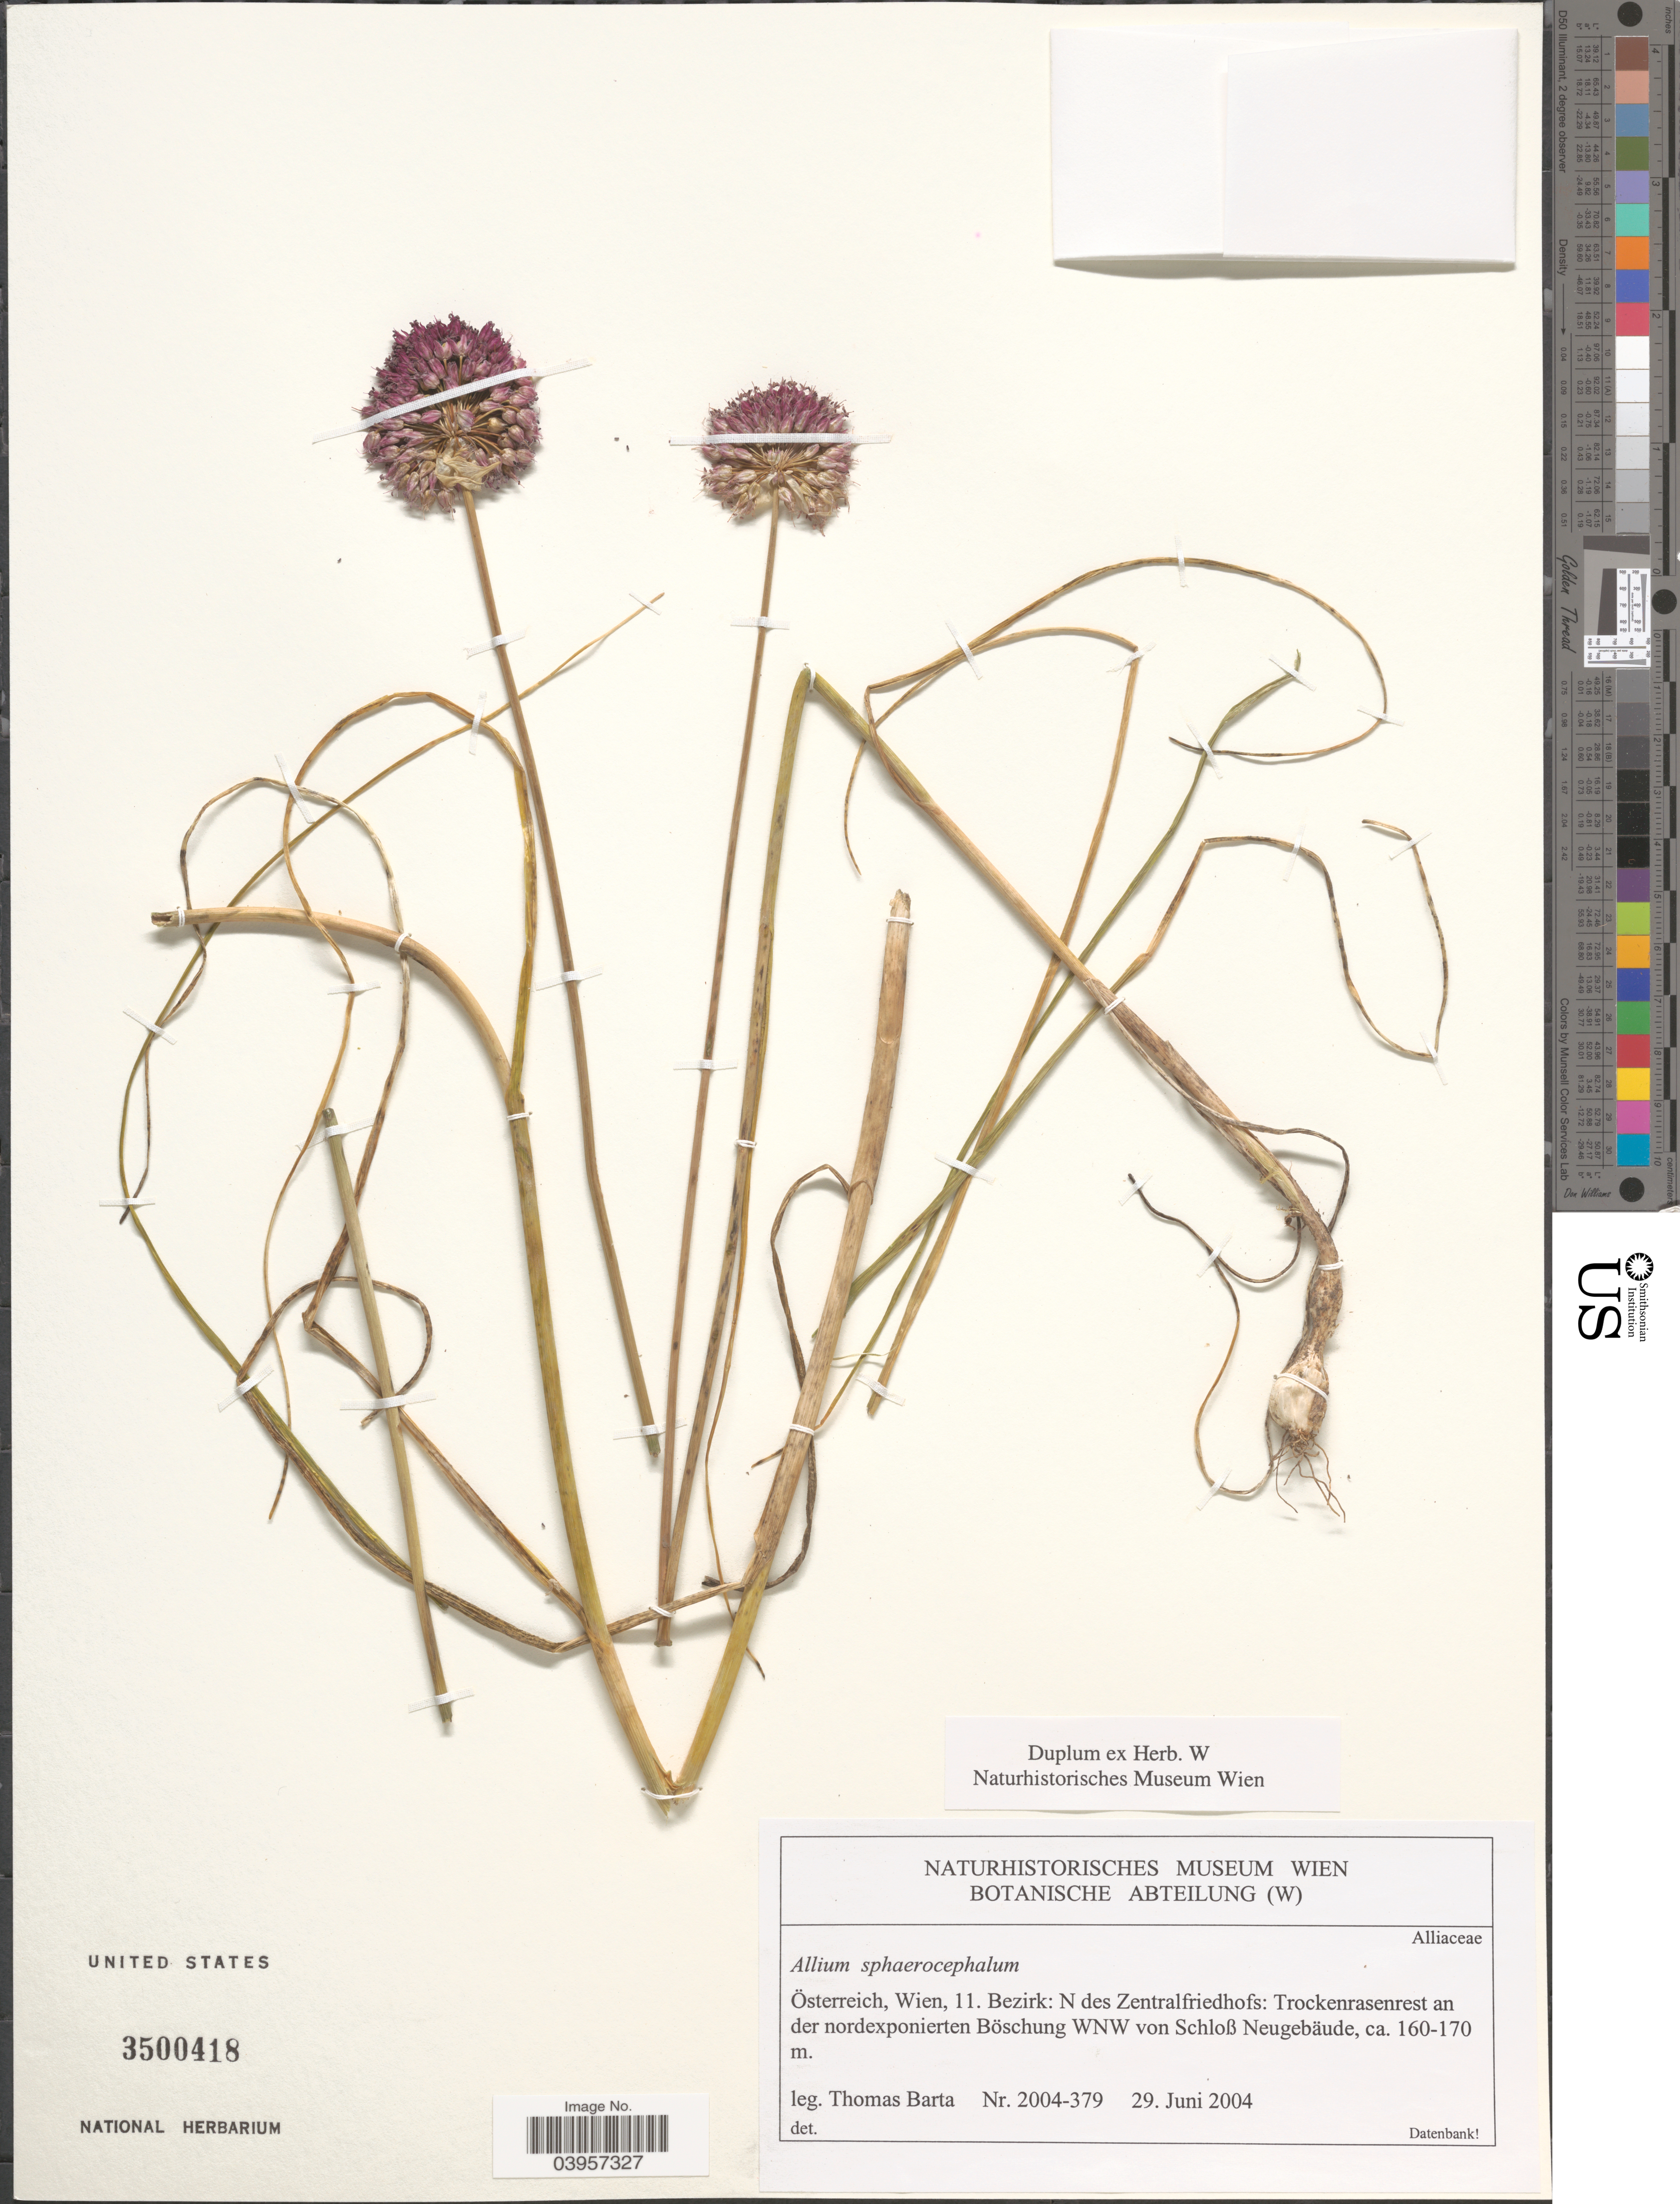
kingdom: Plantae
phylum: Tracheophyta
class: Liliopsida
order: Asparagales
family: Amaryllidaceae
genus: Allium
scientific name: Allium sphaerocephalum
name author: L.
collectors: T. Barta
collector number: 2004-379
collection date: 2004-06-29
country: Austria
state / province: Wien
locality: Österreich, 11. Bezirk: N des Zentralfriedhofs: Trockenrasenrest an der nordexponierten Böschung WNW von Schloß Neugebäude.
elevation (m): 160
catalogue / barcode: US 3500418